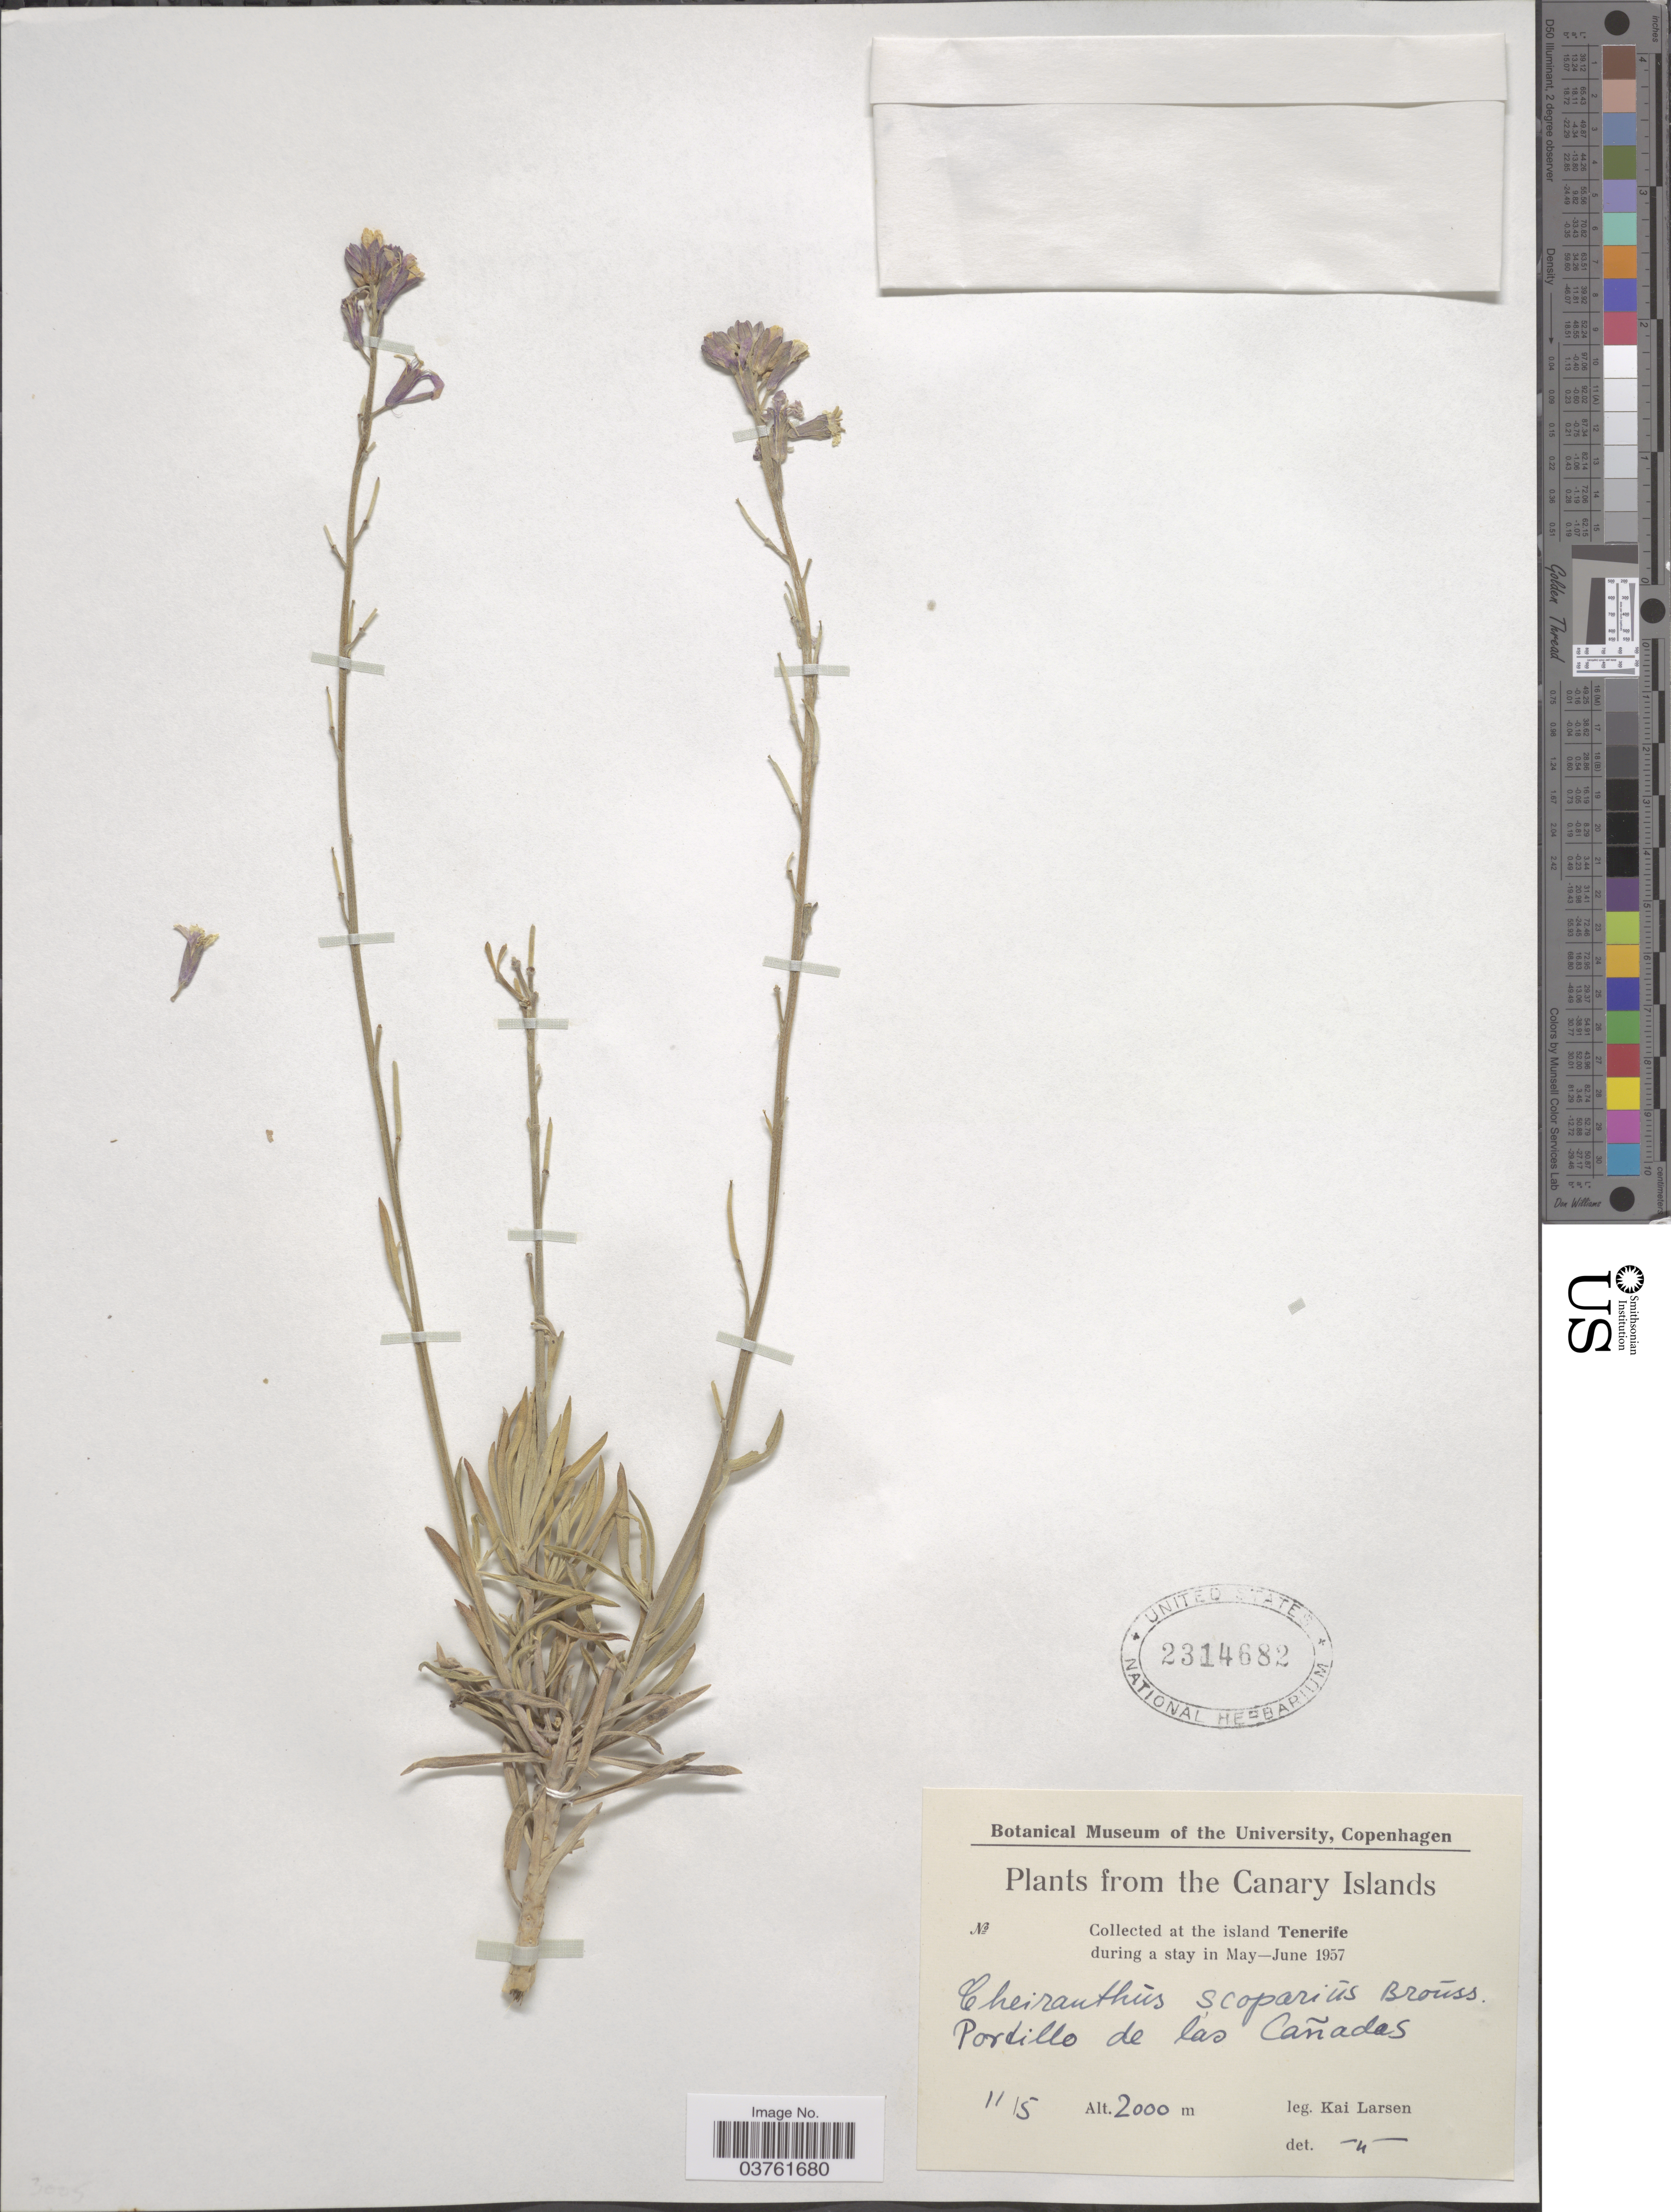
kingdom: Plantae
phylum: Tracheophyta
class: Magnoliopsida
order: Brassicales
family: Brassicaceae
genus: Cheiranthus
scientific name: Cheiranthus scoparius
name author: Brouss. ex Willd.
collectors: K. Larsen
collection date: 1957-05-11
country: Spain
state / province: Canarias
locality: The Canary Islands. At the island Tenerife. Pordillo de las Cañades.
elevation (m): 2000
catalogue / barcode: US 2314682